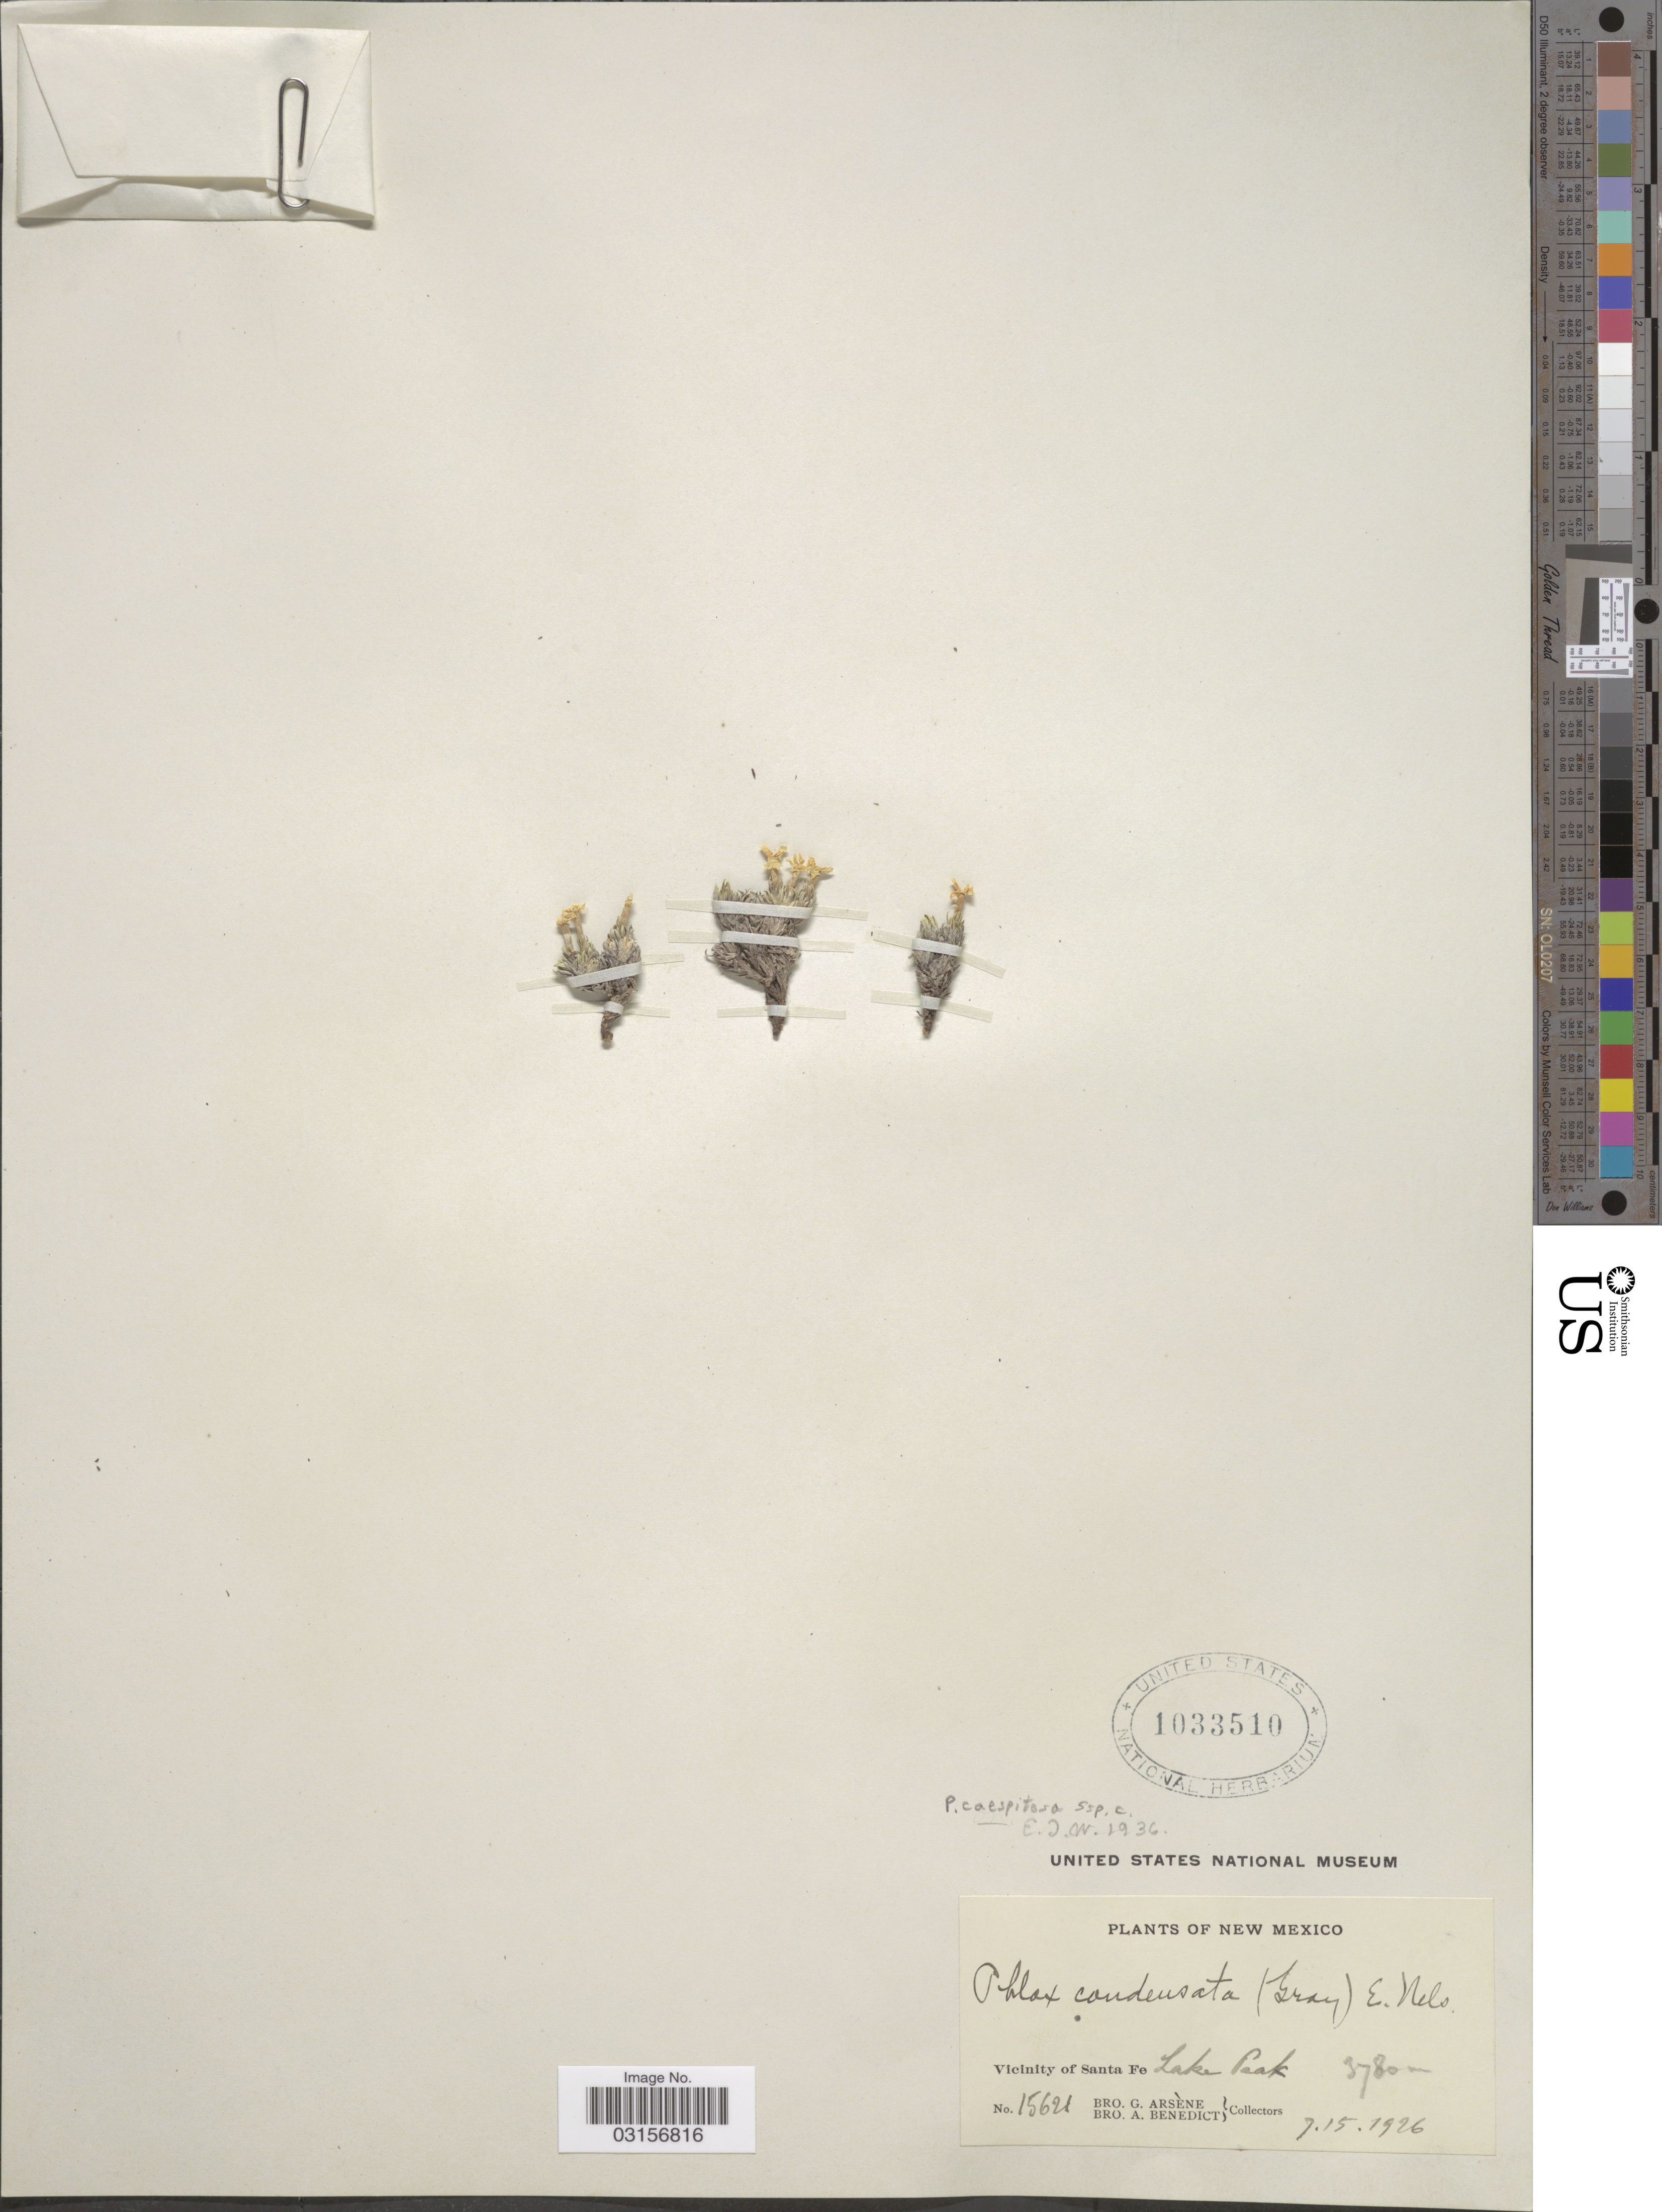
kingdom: Plantae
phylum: Tracheophyta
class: Magnoliopsida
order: Ericales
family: Polemoniaceae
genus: Phlox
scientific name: Phlox condensata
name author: (A. Gray) E.E. Nelson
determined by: Mayfield, M. H.; Ferguson, C. J.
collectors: Bro. G. Arsène & Bro. A. Benedict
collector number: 15621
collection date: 1926-07-15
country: United States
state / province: New Mexico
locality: Vicinity of Santa Fe, Lake Peak.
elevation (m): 3780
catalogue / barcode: US 1033510